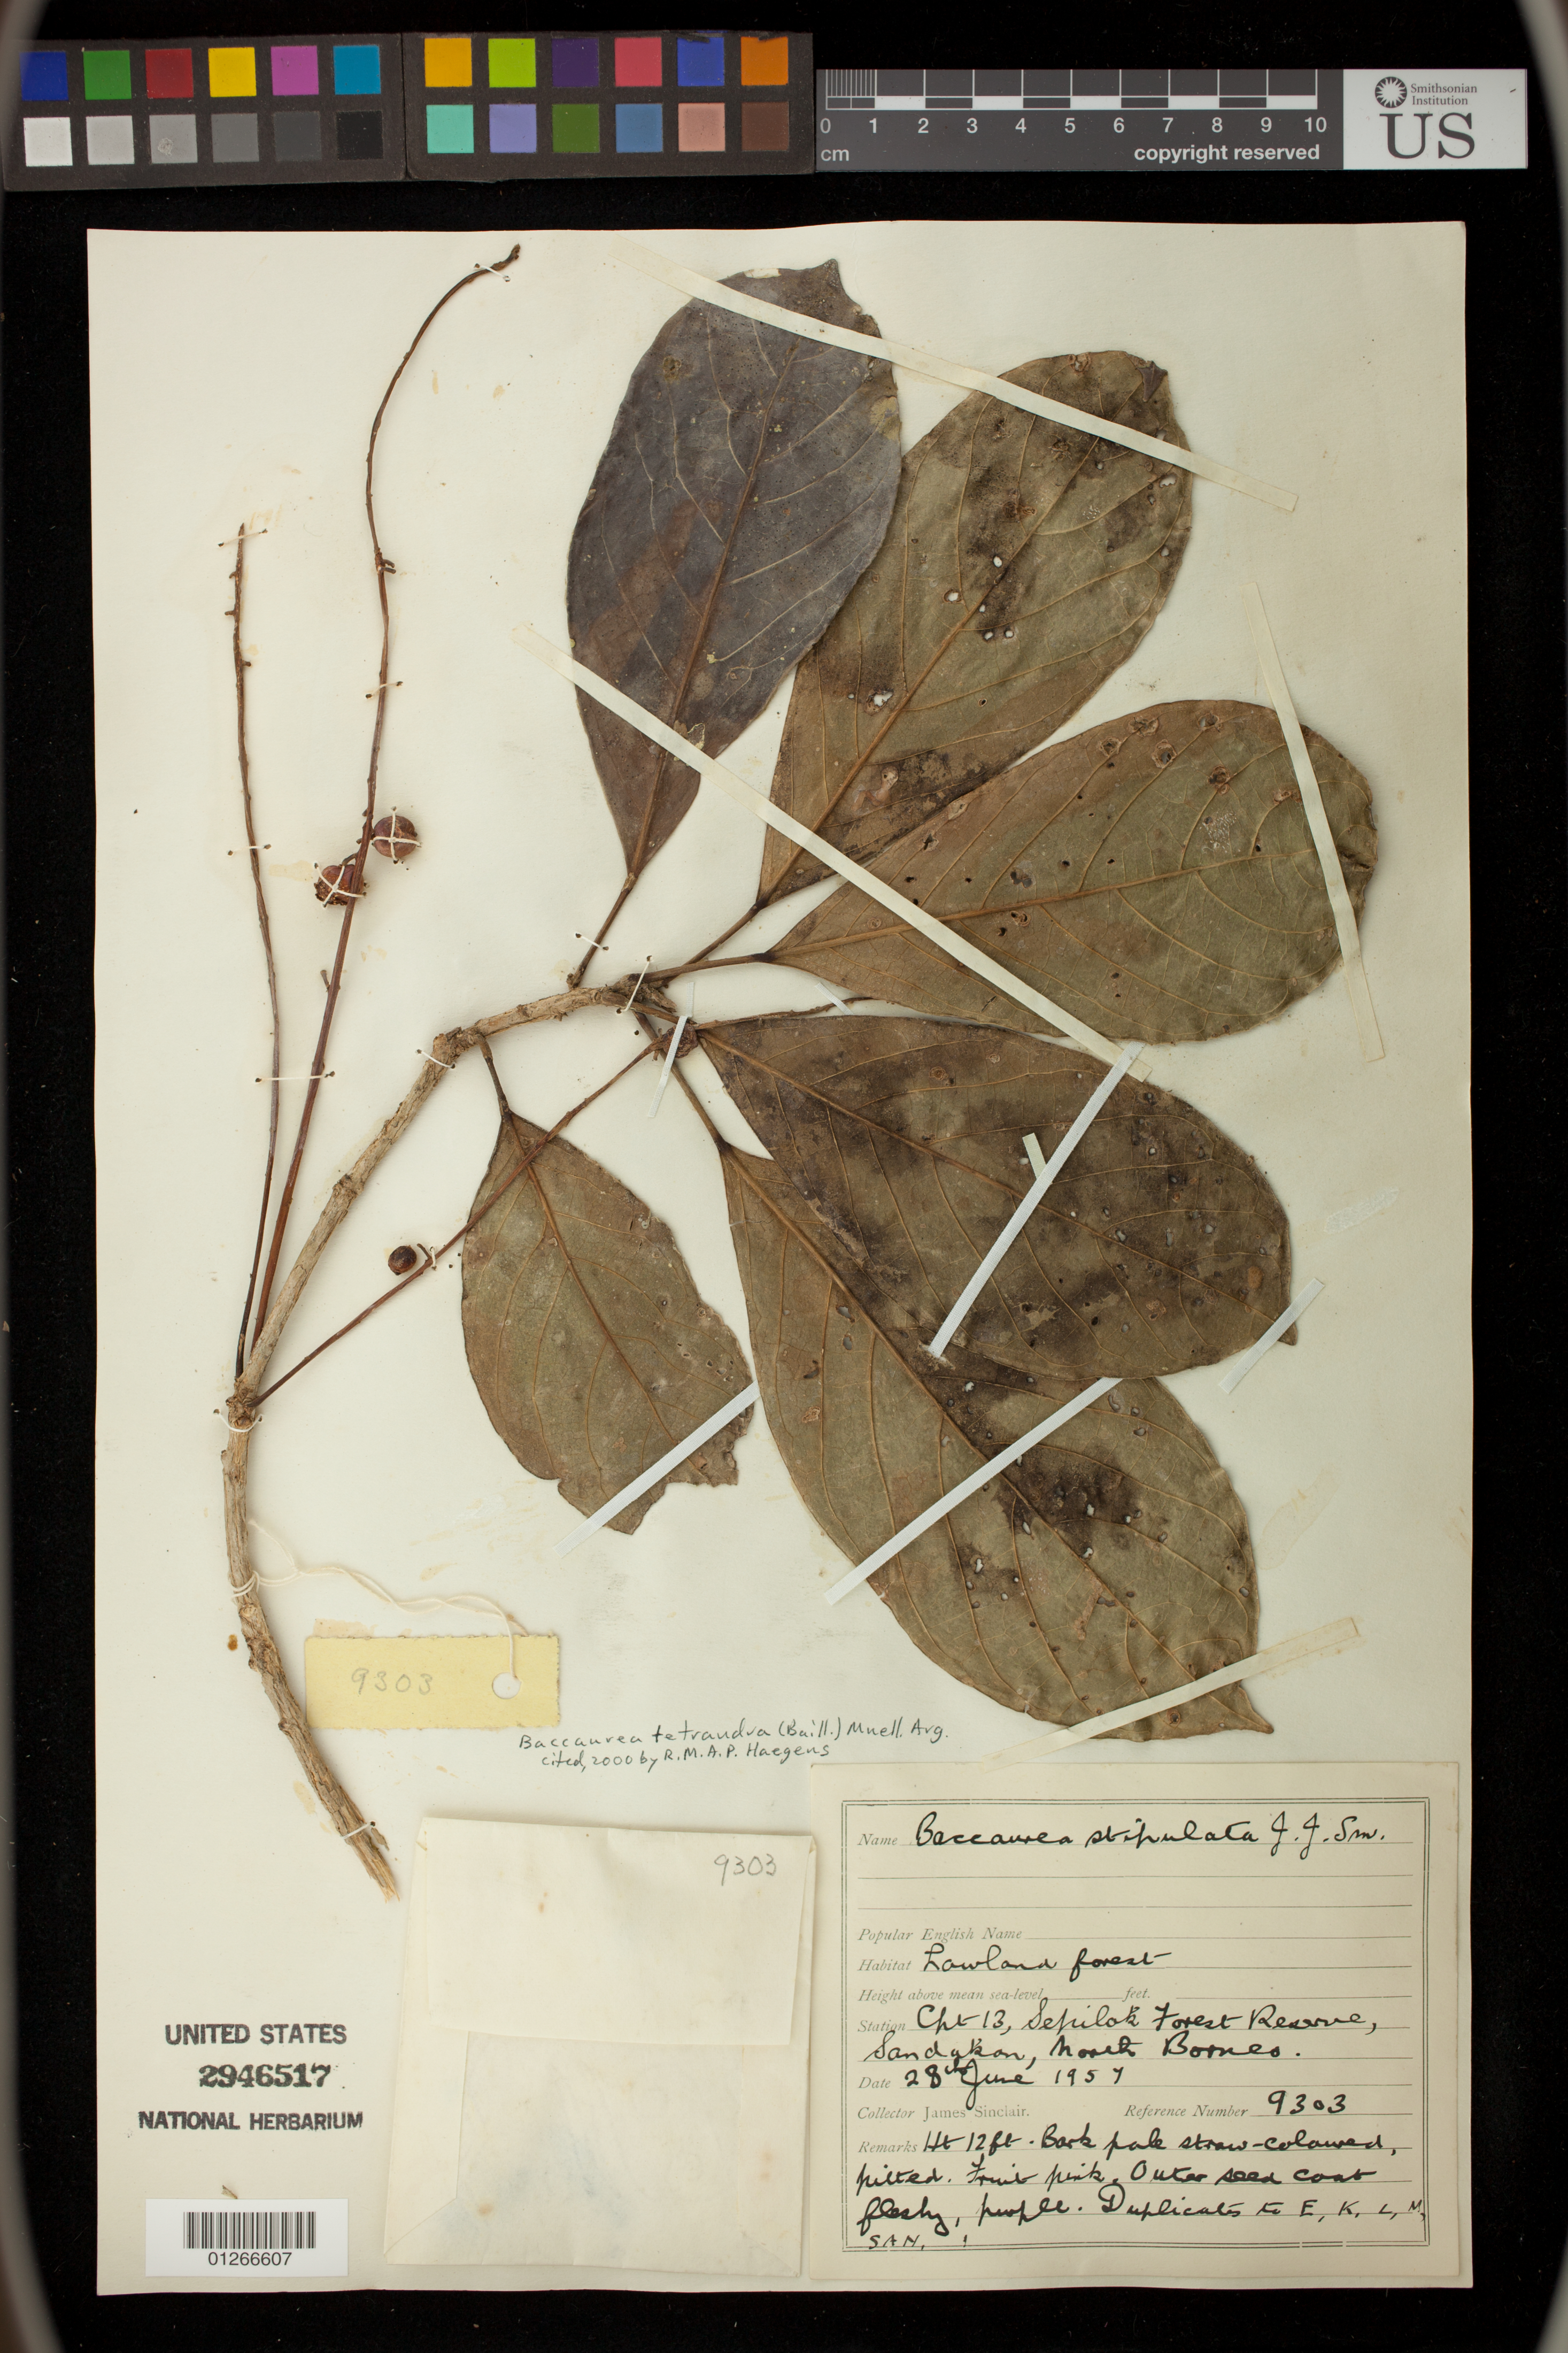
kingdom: Plantae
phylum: Tracheophyta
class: Magnoliopsida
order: Malpighiales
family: Phyllanthaceae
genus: Baccaurea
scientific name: Baccaurea tetrandra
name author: (Baill.) Müll. Arg.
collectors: J. Sinclair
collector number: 9303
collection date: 1957-06-28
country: Malaysia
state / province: Sabah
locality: Cpt 13, Sepilok Forest Reserve, Sandakan, North Borneo.